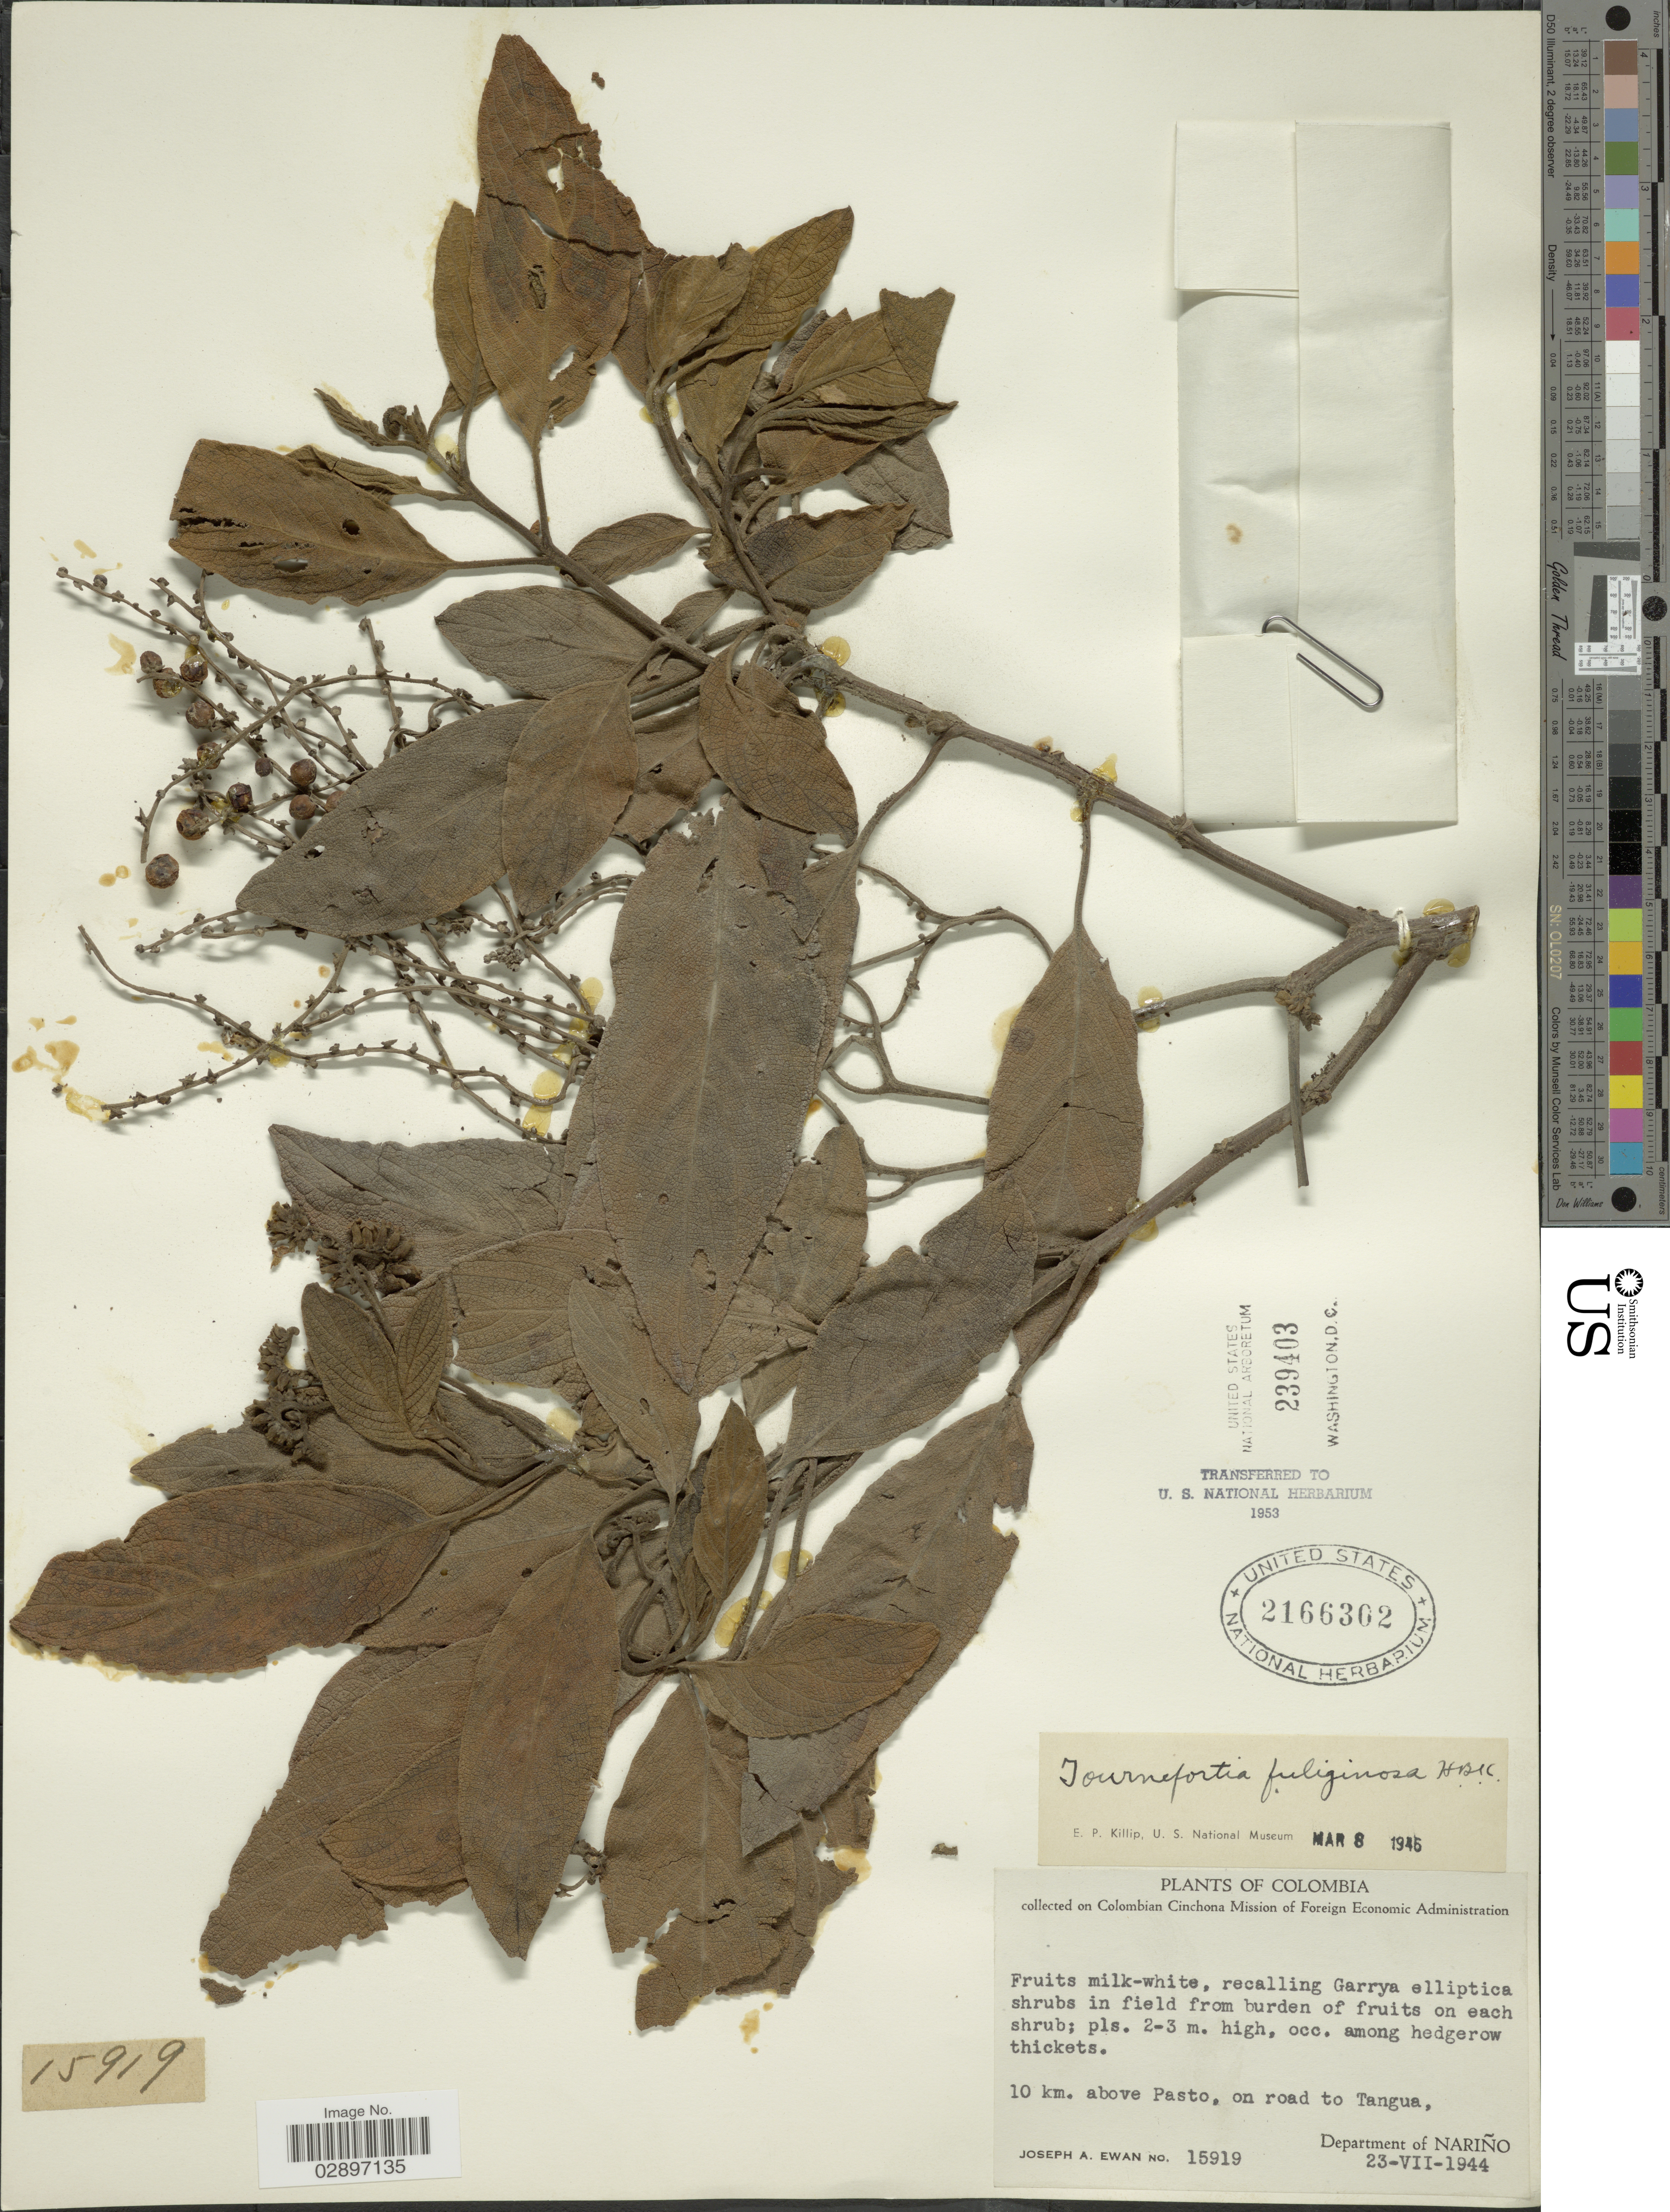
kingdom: Plantae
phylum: Tracheophyta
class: Magnoliopsida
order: Boraginales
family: Heliotropiaceae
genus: Tournefortia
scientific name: Tournefortia fuliginosa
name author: Kunth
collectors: J. A. Ewan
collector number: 15919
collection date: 1944-07-23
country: Colombia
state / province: Nariño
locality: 10 km. above Pasto, on road to Tangua, Department of Nariño.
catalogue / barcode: US 2166302